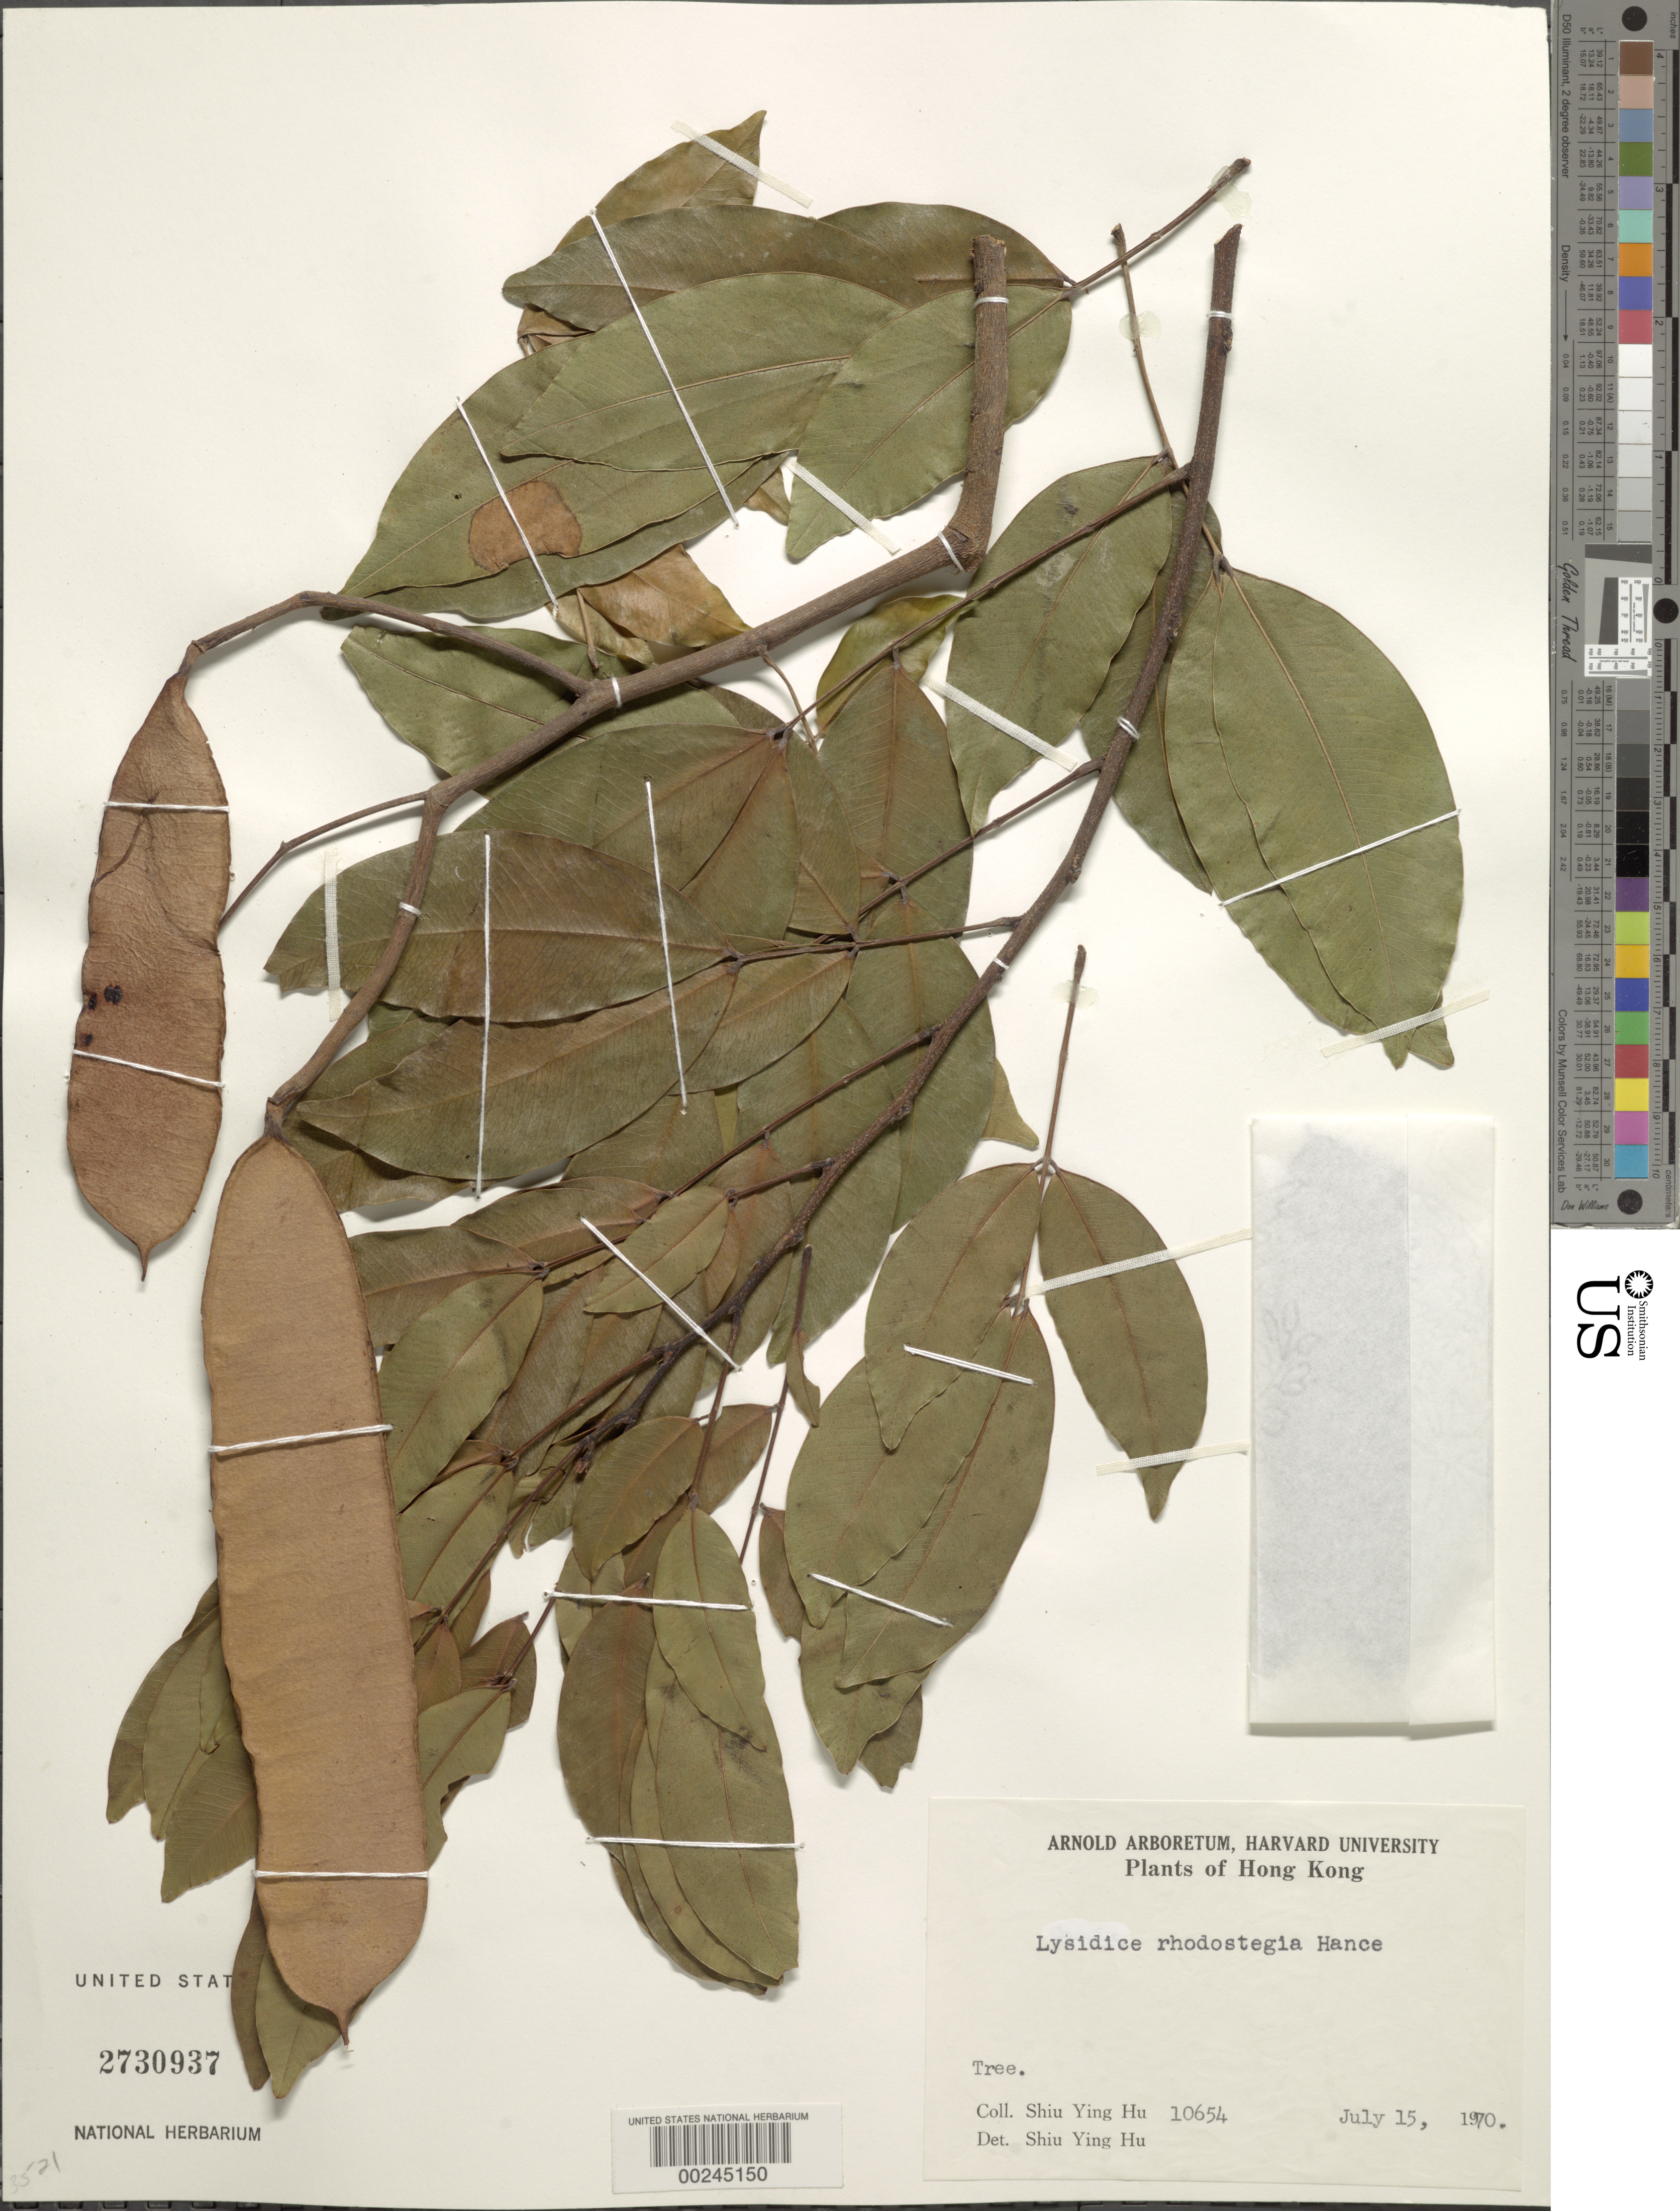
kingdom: Plantae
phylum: Tracheophyta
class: Magnoliopsida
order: Fabales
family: Fabaceae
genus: Lysidice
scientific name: Lysidice rhodostegia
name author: Hance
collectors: S. Y. Hu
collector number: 10654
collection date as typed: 15 Jul 1970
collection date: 1970-07-15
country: China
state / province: Hong Kong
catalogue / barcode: US 2730937